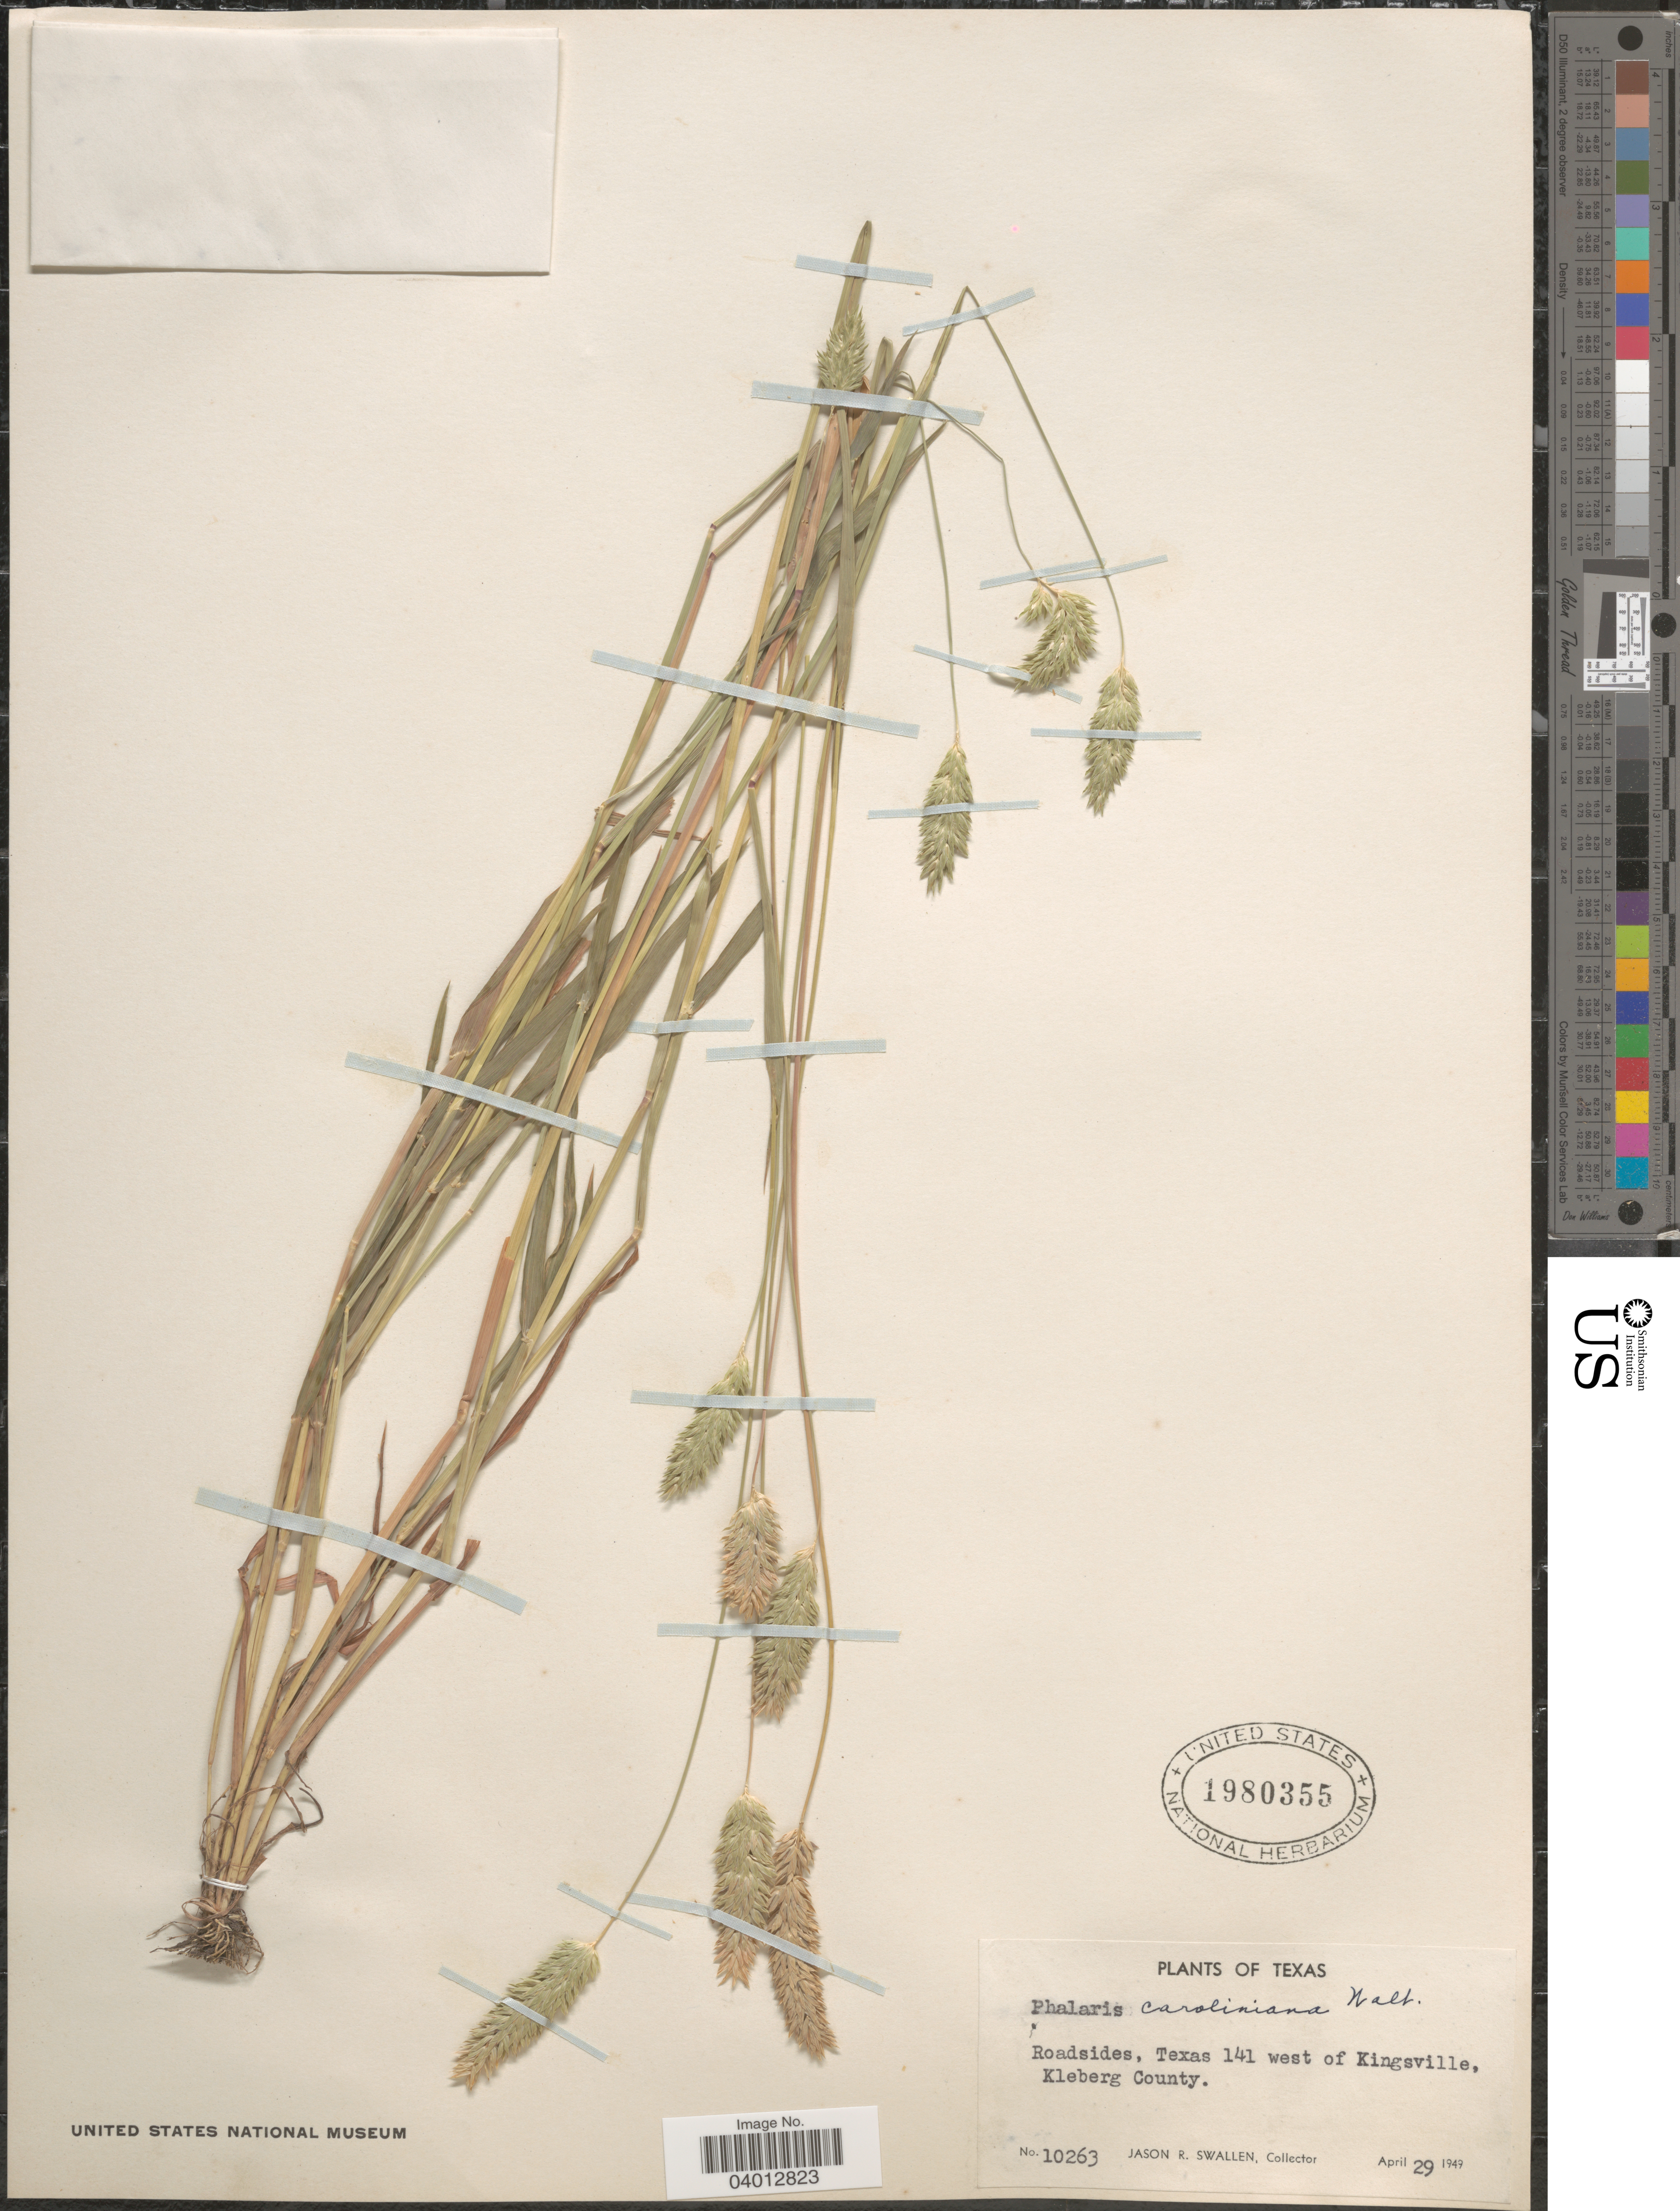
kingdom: Plantae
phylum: Tracheophyta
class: Liliopsida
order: Poales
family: Poaceae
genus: Phalaris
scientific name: Phalaris caroliniana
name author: Walter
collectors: J. R. Swallen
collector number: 10263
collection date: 1949-04-29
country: United States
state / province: Texas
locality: Roadsides, Texas 141 west of Kingsville, Kleberg County.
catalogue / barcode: US 1980355